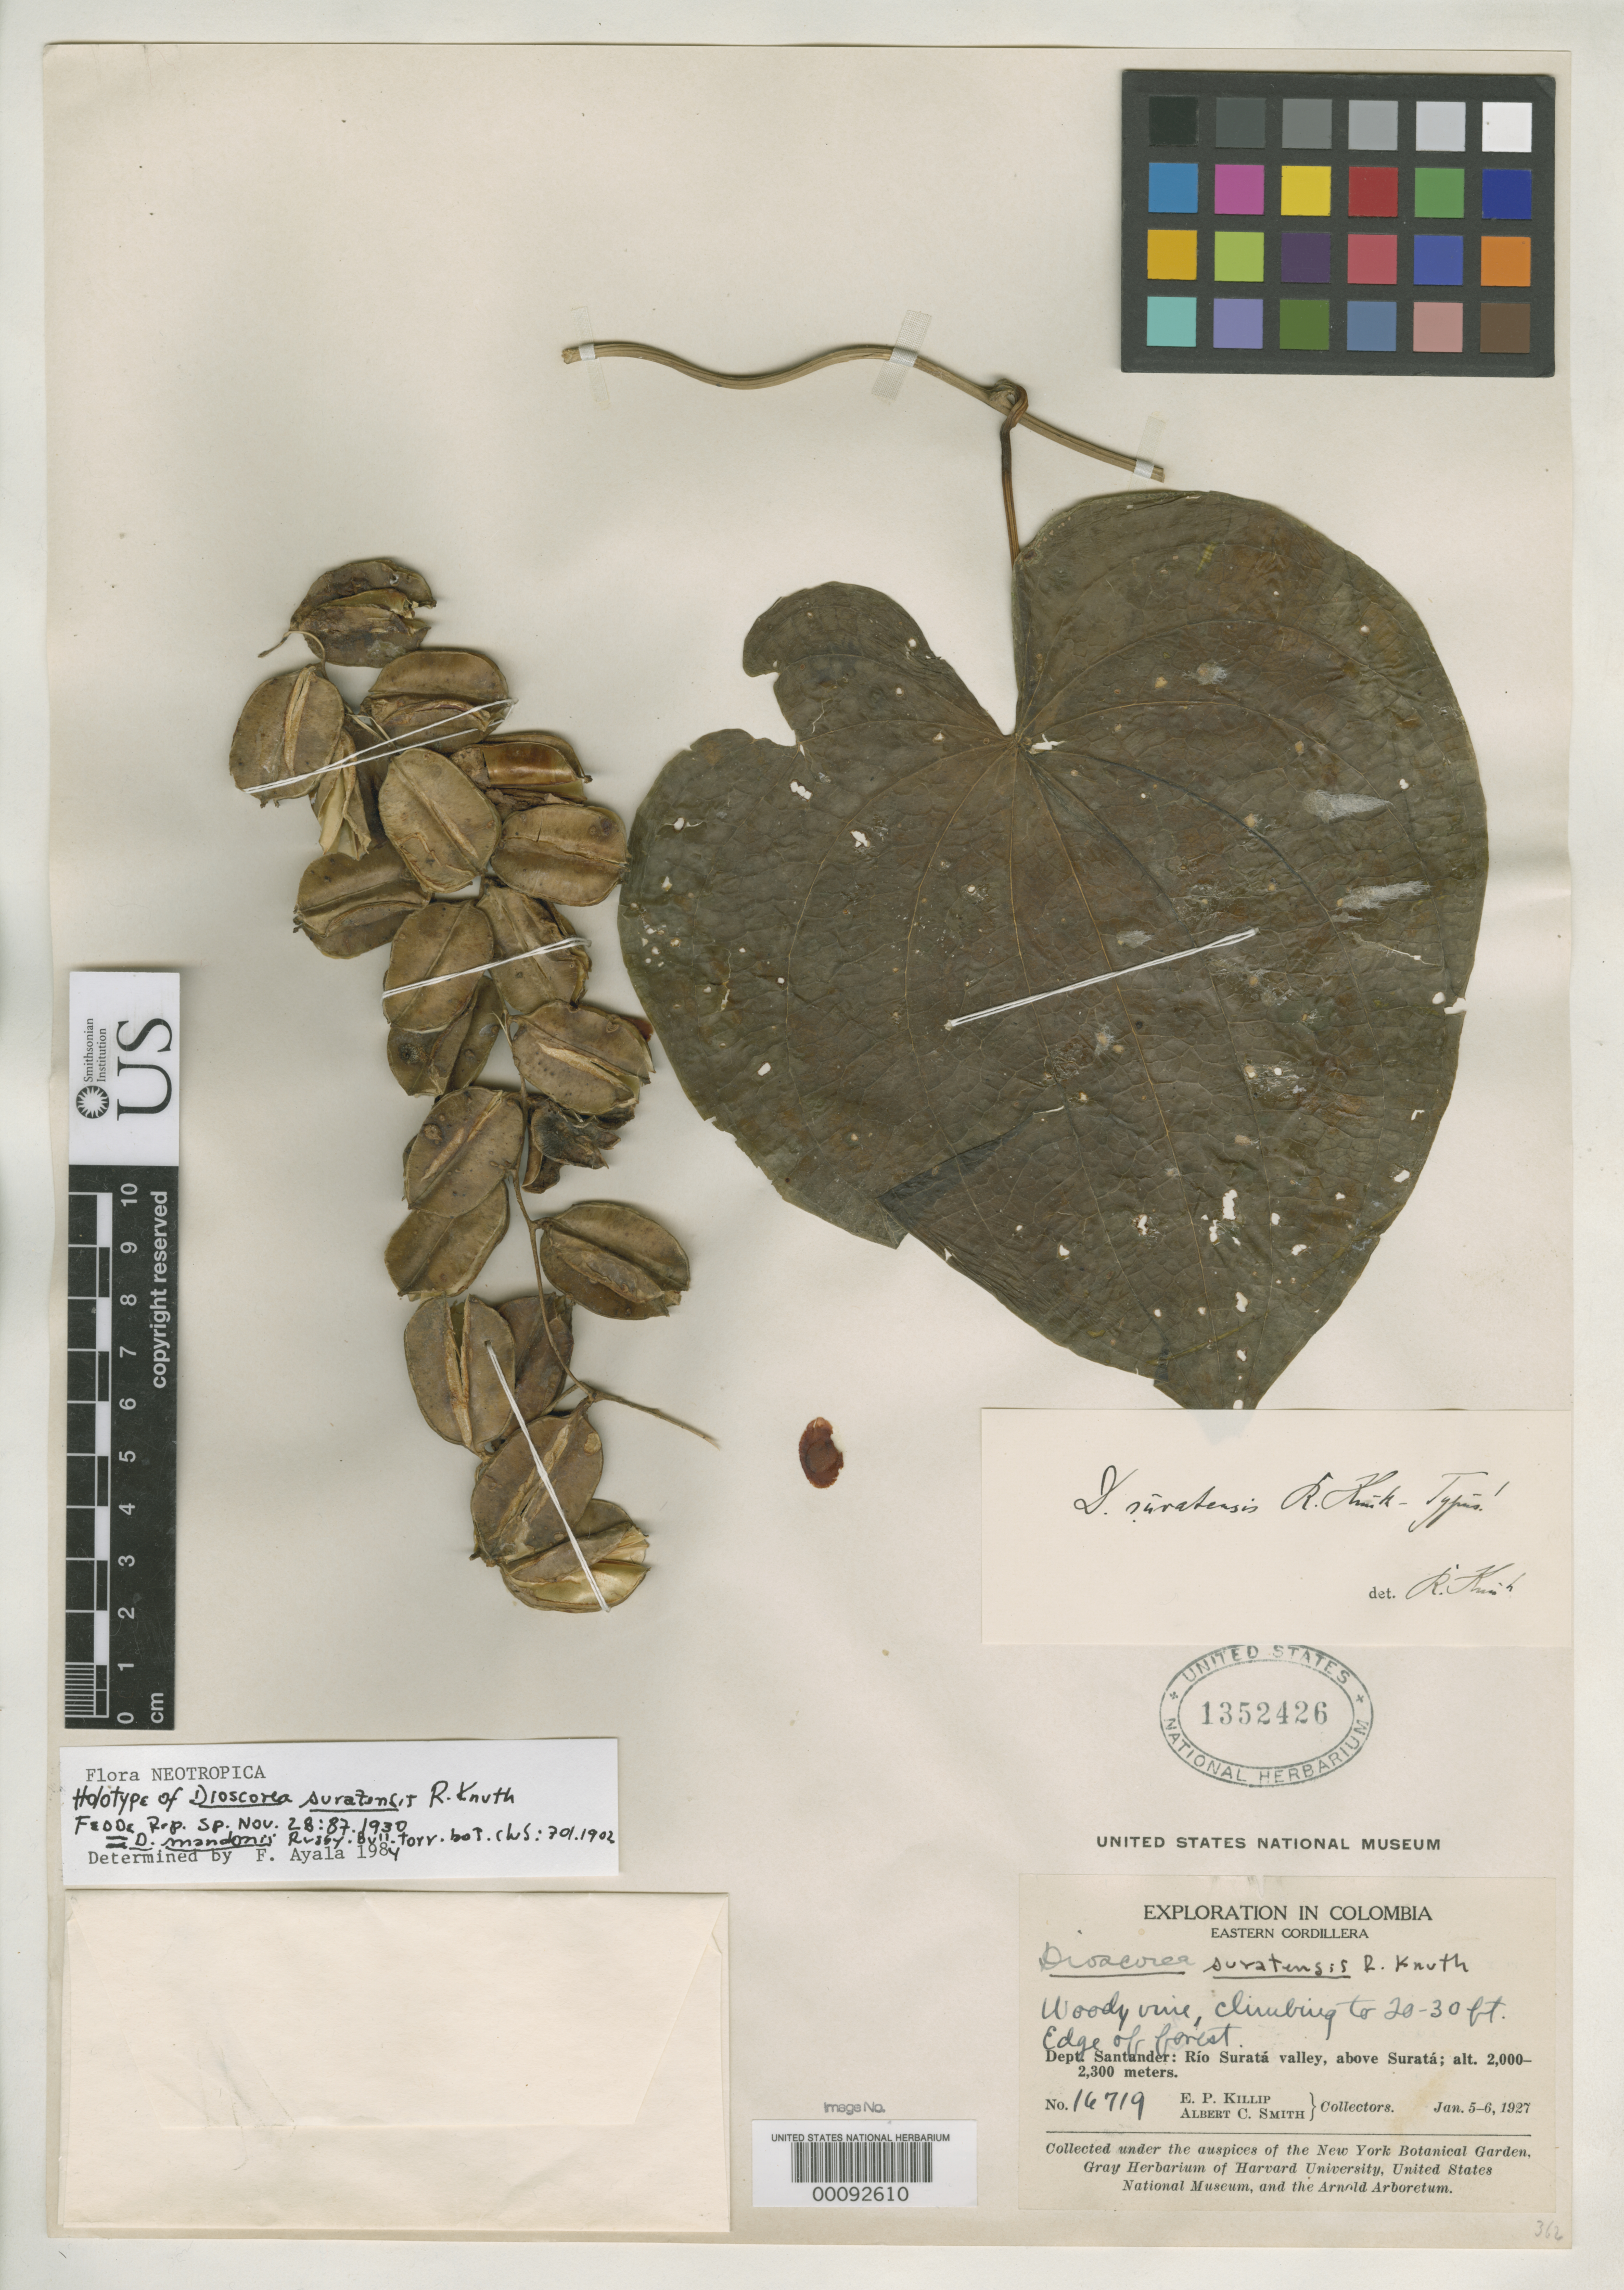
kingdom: Plantae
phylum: Tracheophyta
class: Liliopsida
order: Dioscoreales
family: Dioscoreaceae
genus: Dioscorea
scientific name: Dioscorea suratensis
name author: R. Knuth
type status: Holotype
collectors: E. P. Killip & A. C. Smith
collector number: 16719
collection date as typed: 05 Jan 1927 to 06 Jan 1927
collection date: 1927-01-05/1927-01-06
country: Colombia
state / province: Santander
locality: Rio Surata Valley.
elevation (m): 2000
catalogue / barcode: US 1352426